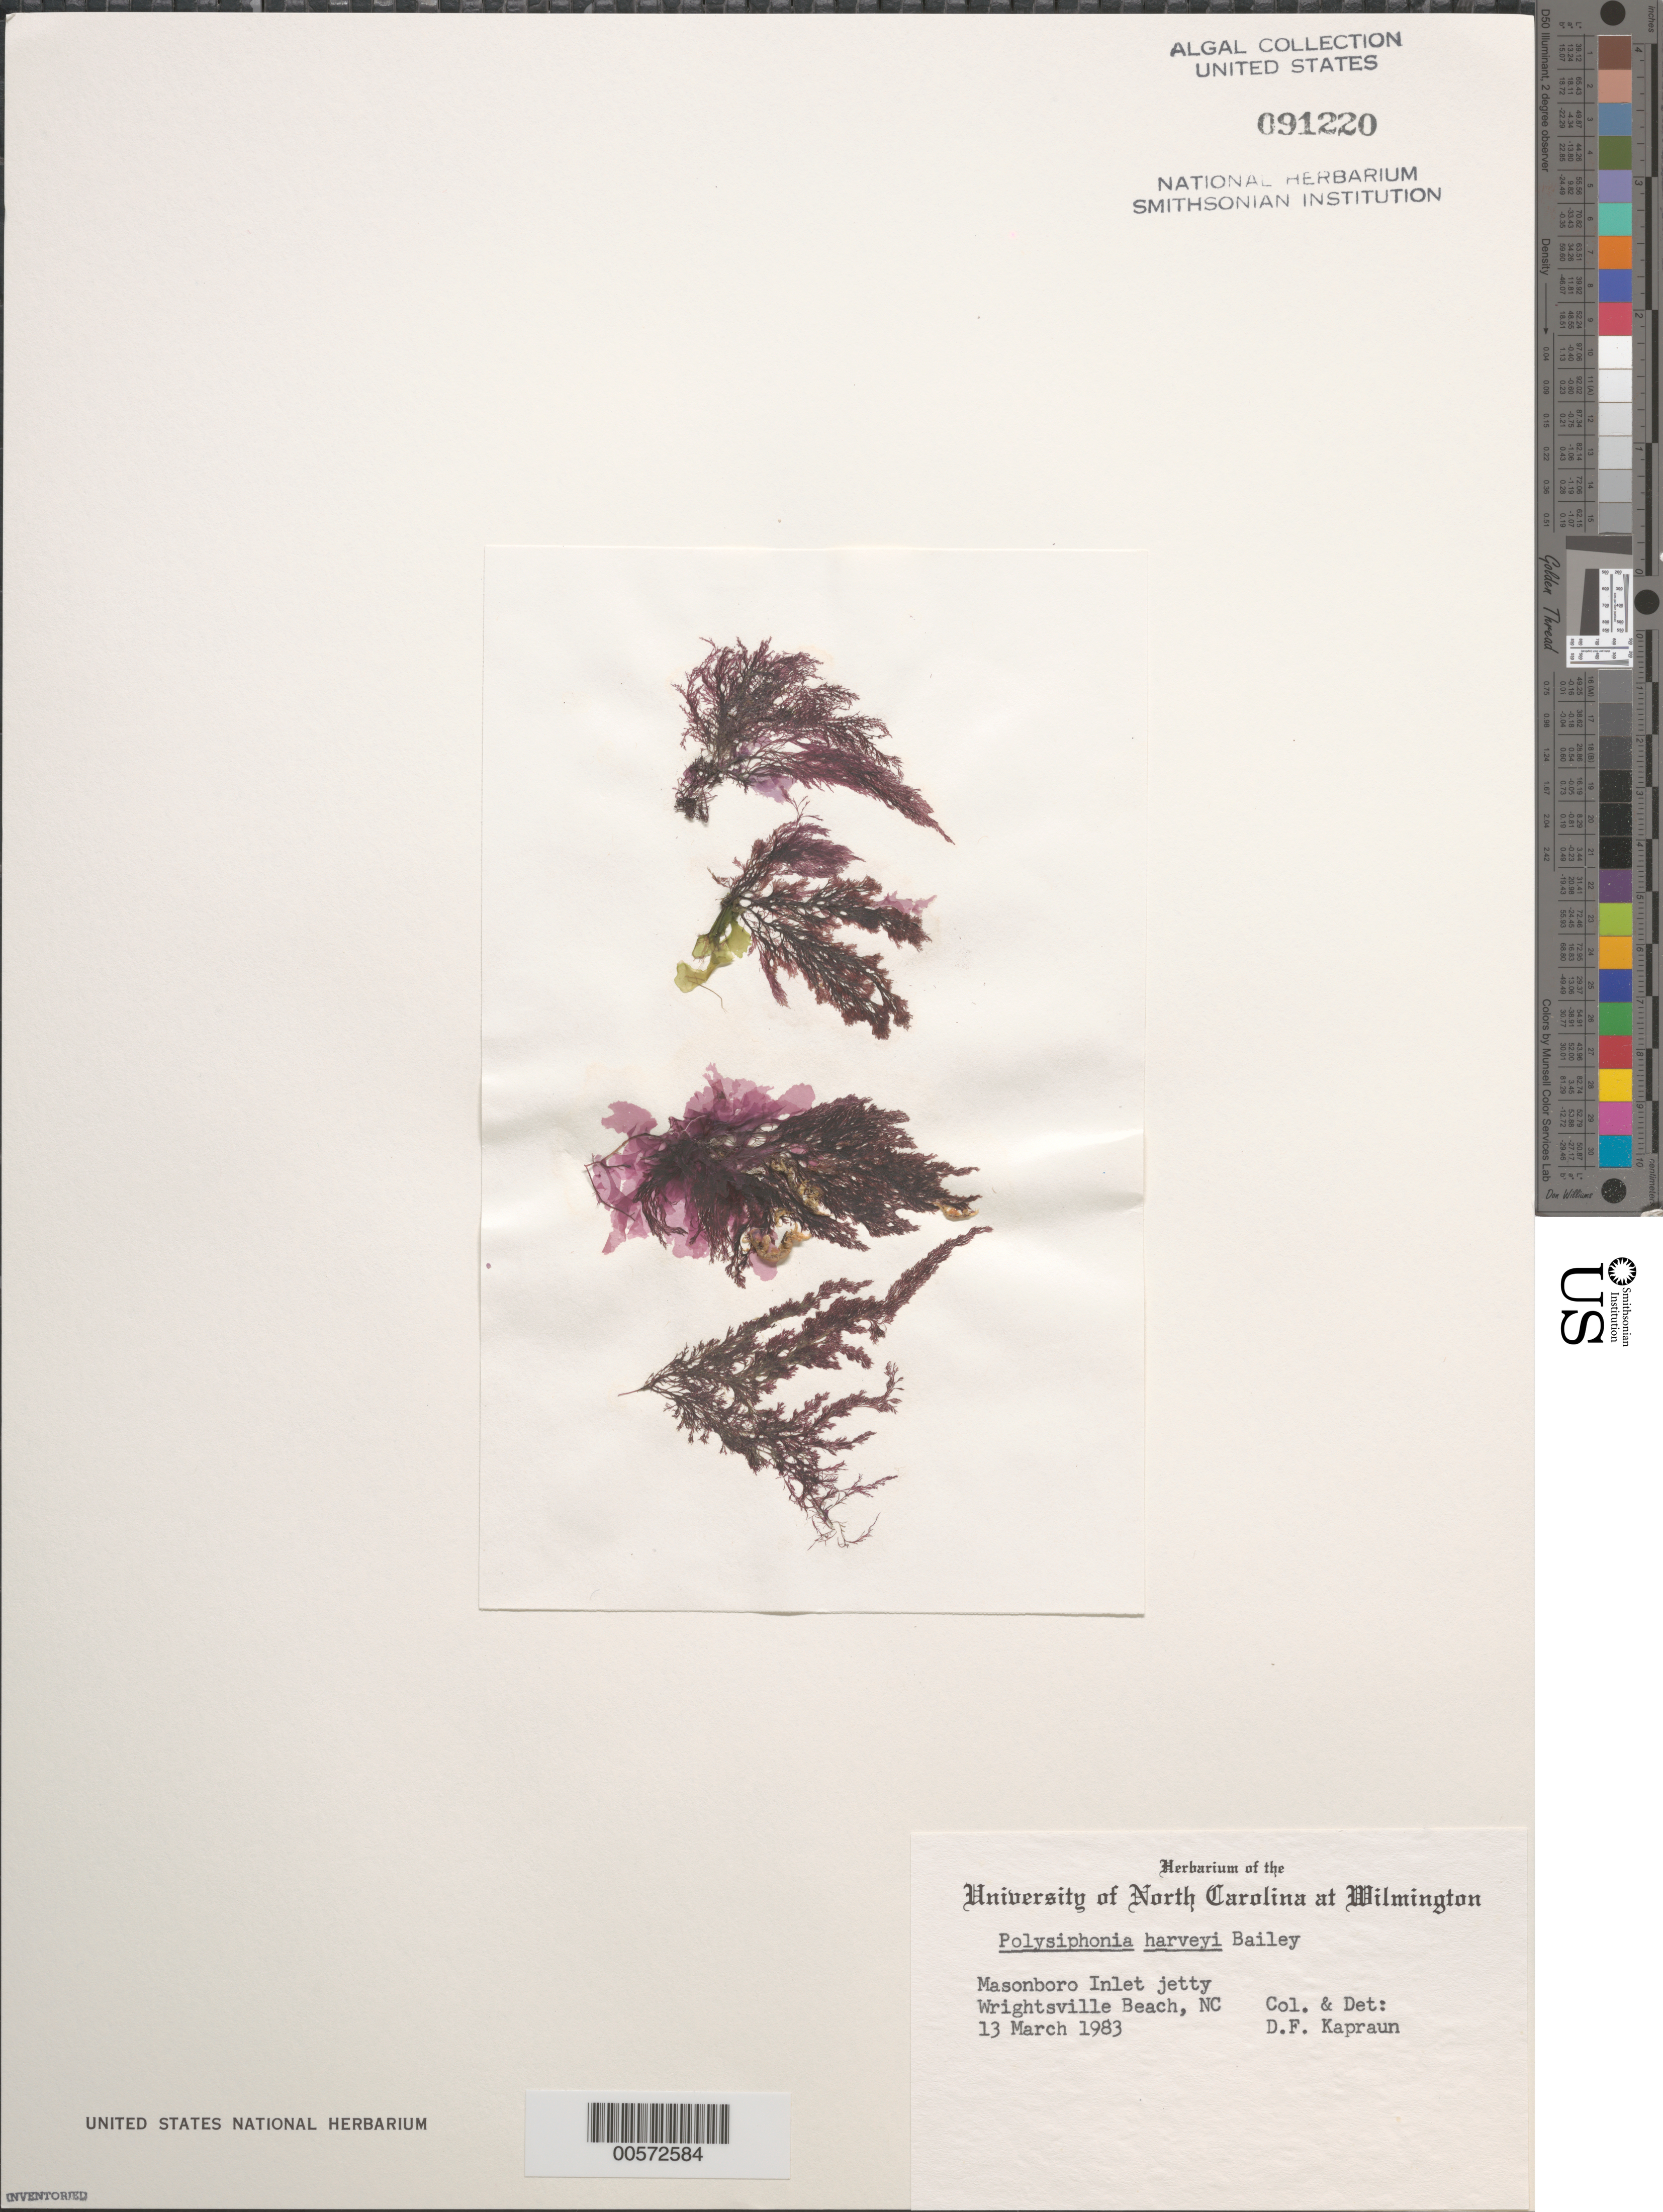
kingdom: Plantae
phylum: Rhodophyta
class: Florideophyceae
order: Ceramiales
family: Rhodomelaceae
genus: Melanothamnus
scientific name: Melanothamnus harveyi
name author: (Bailey) Diaz-Tapia & C.A. Maggs in Diaz-Tapia et al.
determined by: Algae name updating Project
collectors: D. F. Kapraun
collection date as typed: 13 Mar 1983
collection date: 1983-03-13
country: United States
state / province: North Carolina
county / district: New Hanover County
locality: Wrightsville Beach, Masonboro Inlet jetty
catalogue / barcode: US 91220